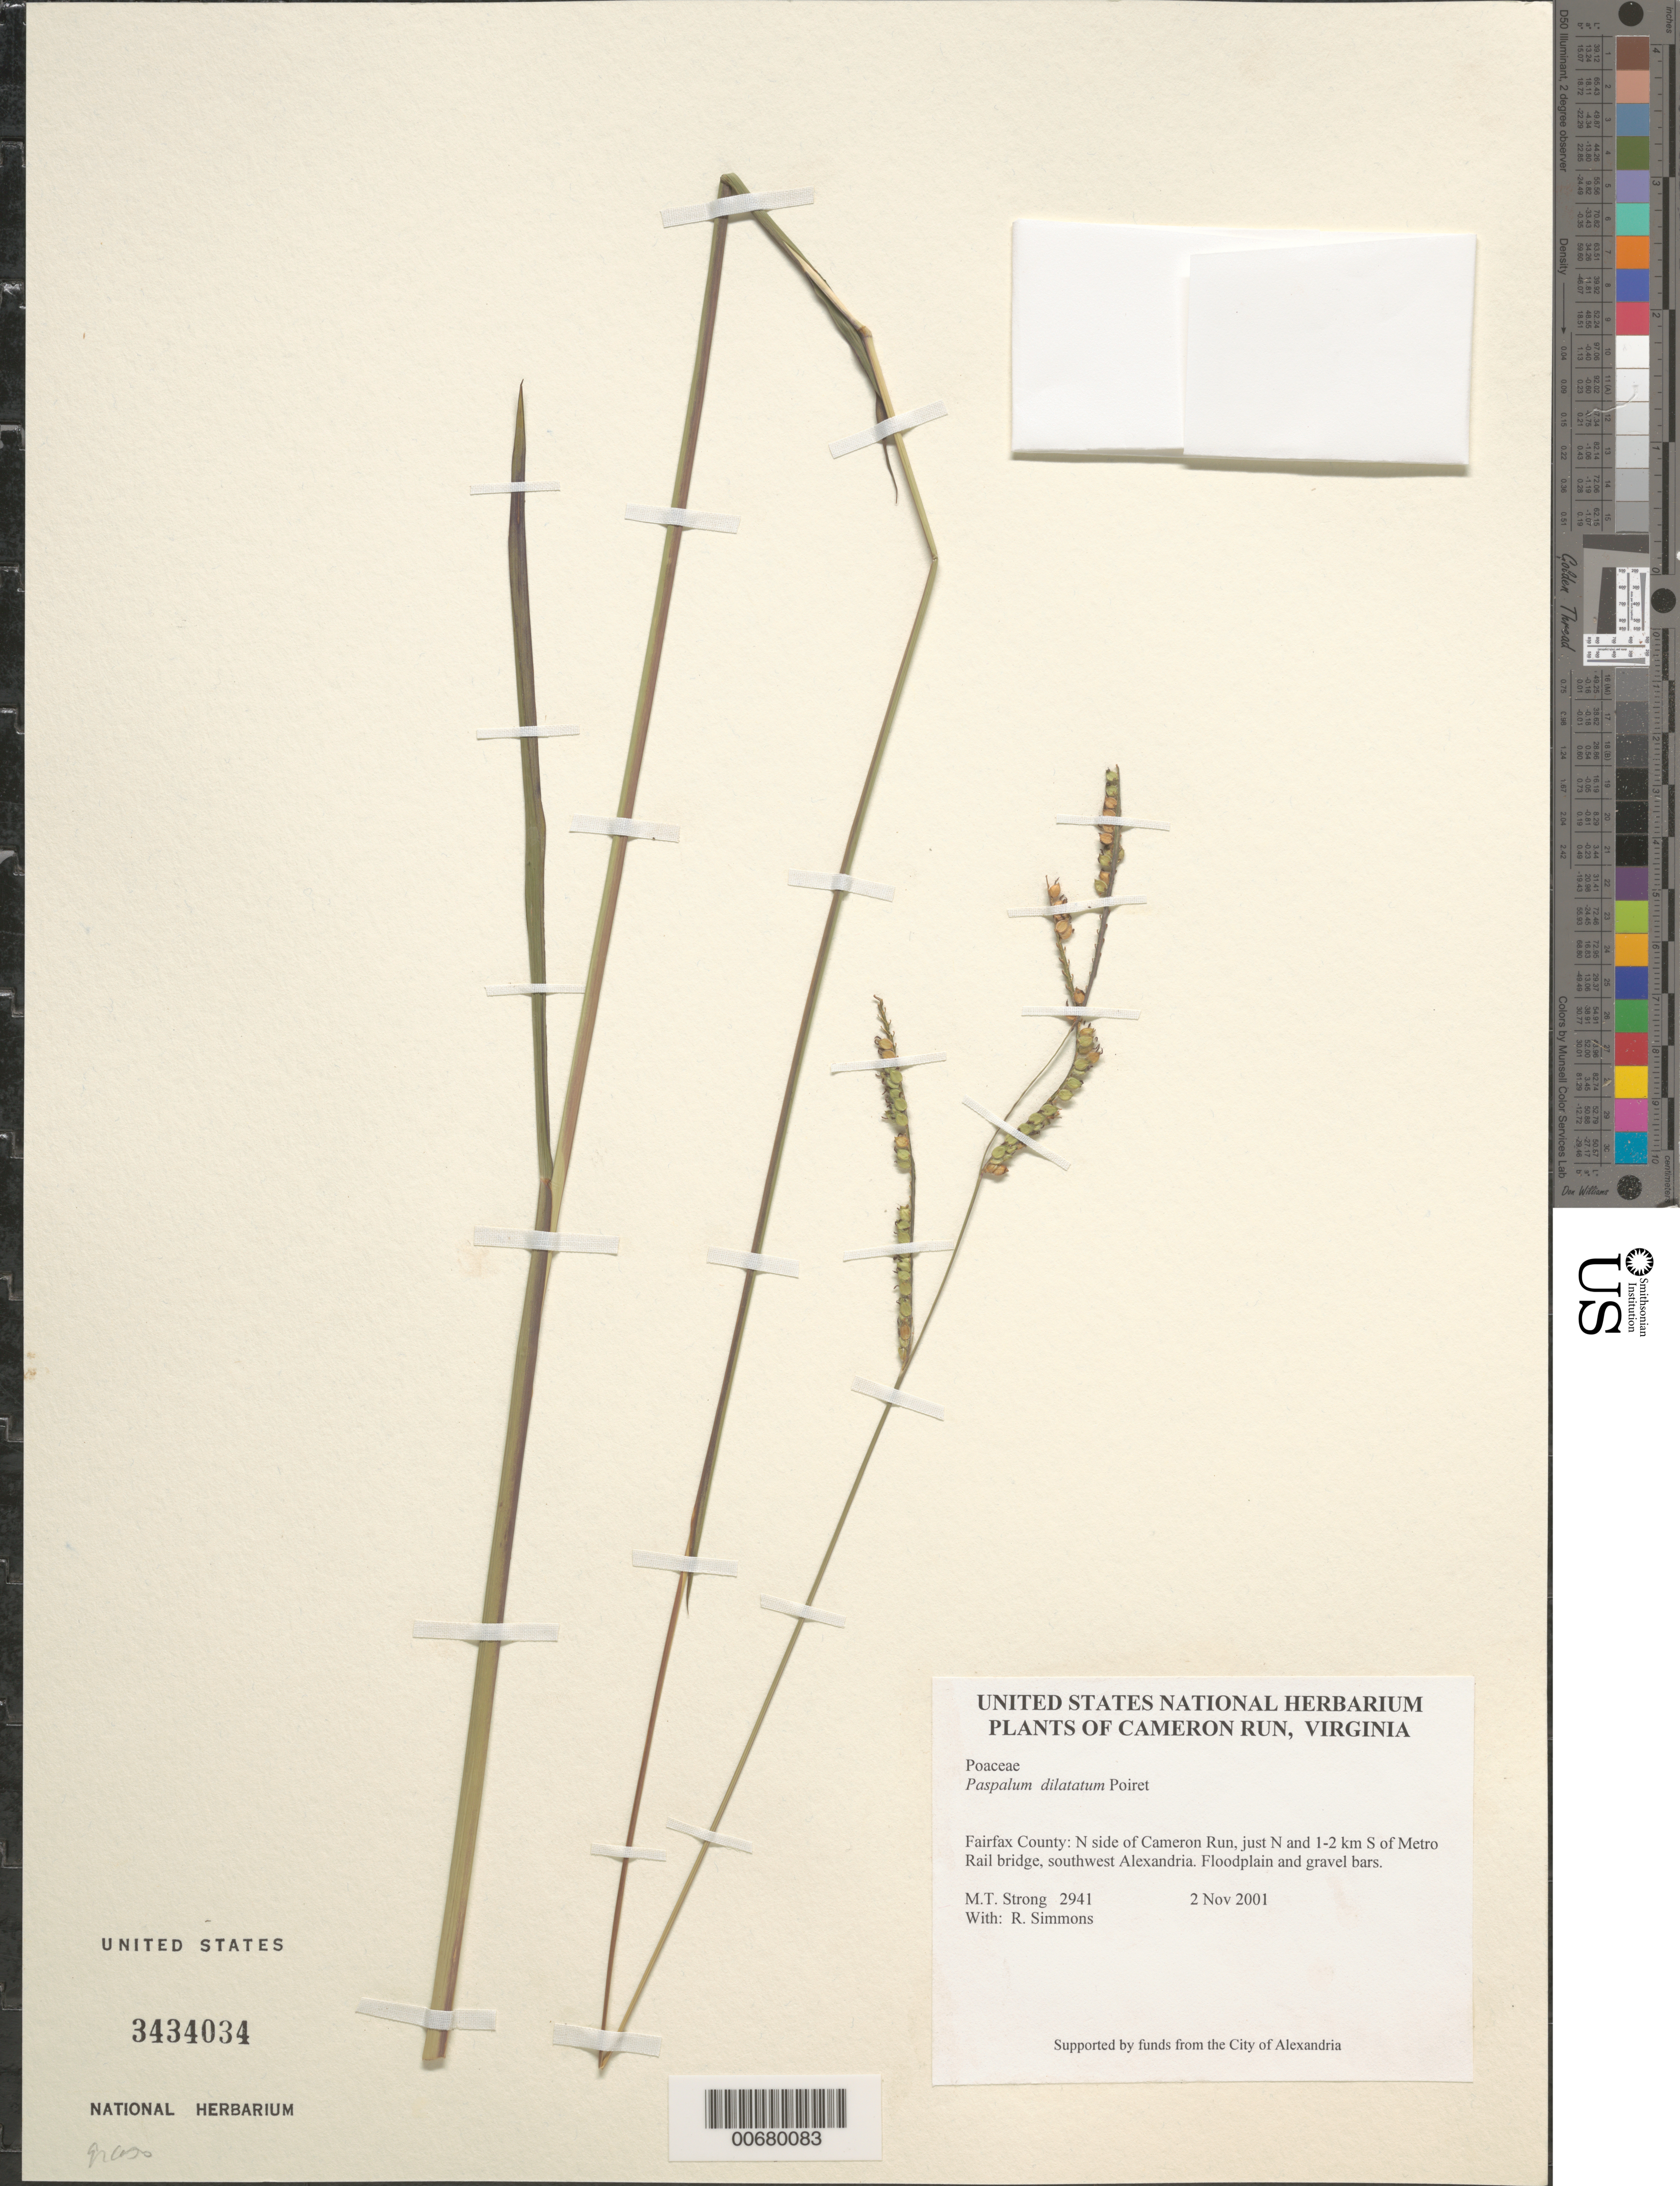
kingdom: Plantae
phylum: Tracheophyta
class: Liliopsida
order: Poales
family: Poaceae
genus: Paspalum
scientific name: Paspalum dilatatum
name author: Poir.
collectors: M. T. Strong & R. Simmons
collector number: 2941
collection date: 2001-11-02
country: United States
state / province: Virginia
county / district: Fairfax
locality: Cameron Run. Fairfax County: N side of Cameron Run, just N and 1-2 km S of Metro Rail bridge, southwest Alexandria. Floodplain and gravel bars.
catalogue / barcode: US 3434034